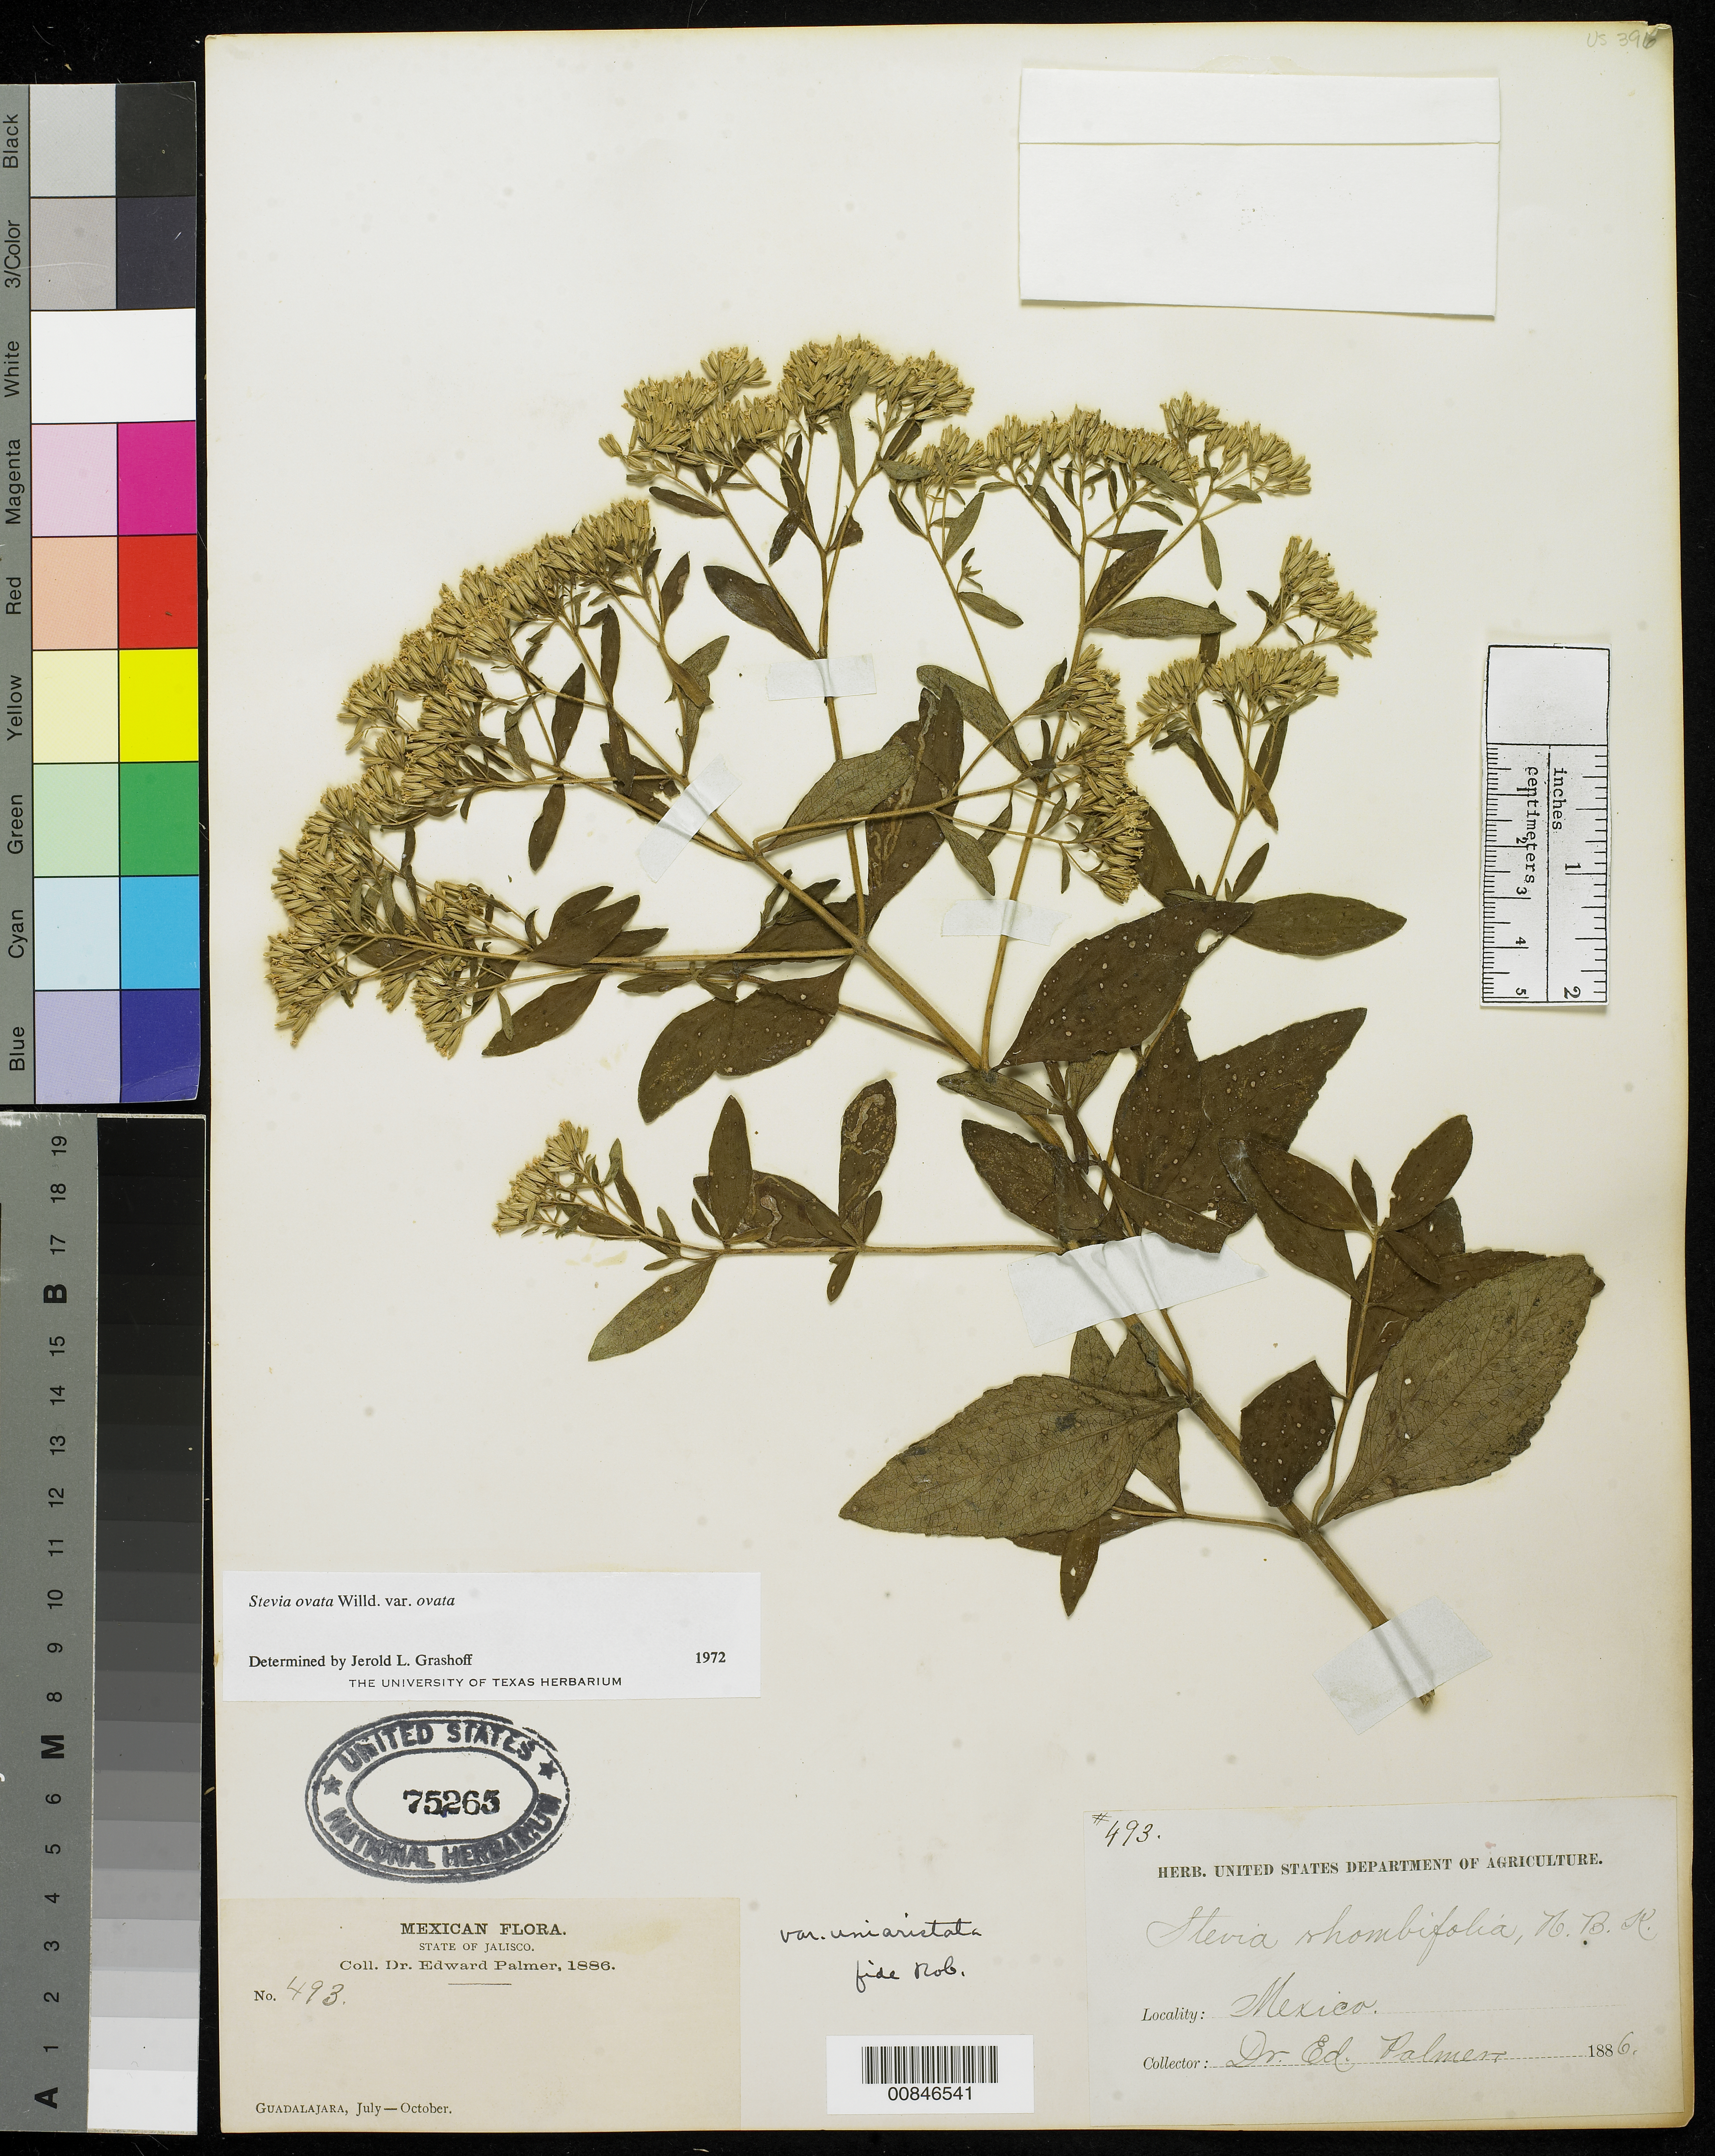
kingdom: Plantae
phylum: Tracheophyta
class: Magnoliopsida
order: Asterales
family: Asteraceae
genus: Stevia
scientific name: Stevia ovata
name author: Willd.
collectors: E. Palmer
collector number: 493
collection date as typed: Jul 1886 to -- Oct 1886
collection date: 1886-07/1886-10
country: Mexico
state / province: Jalisco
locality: Guadalajara, Jalisco.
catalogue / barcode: US 75265